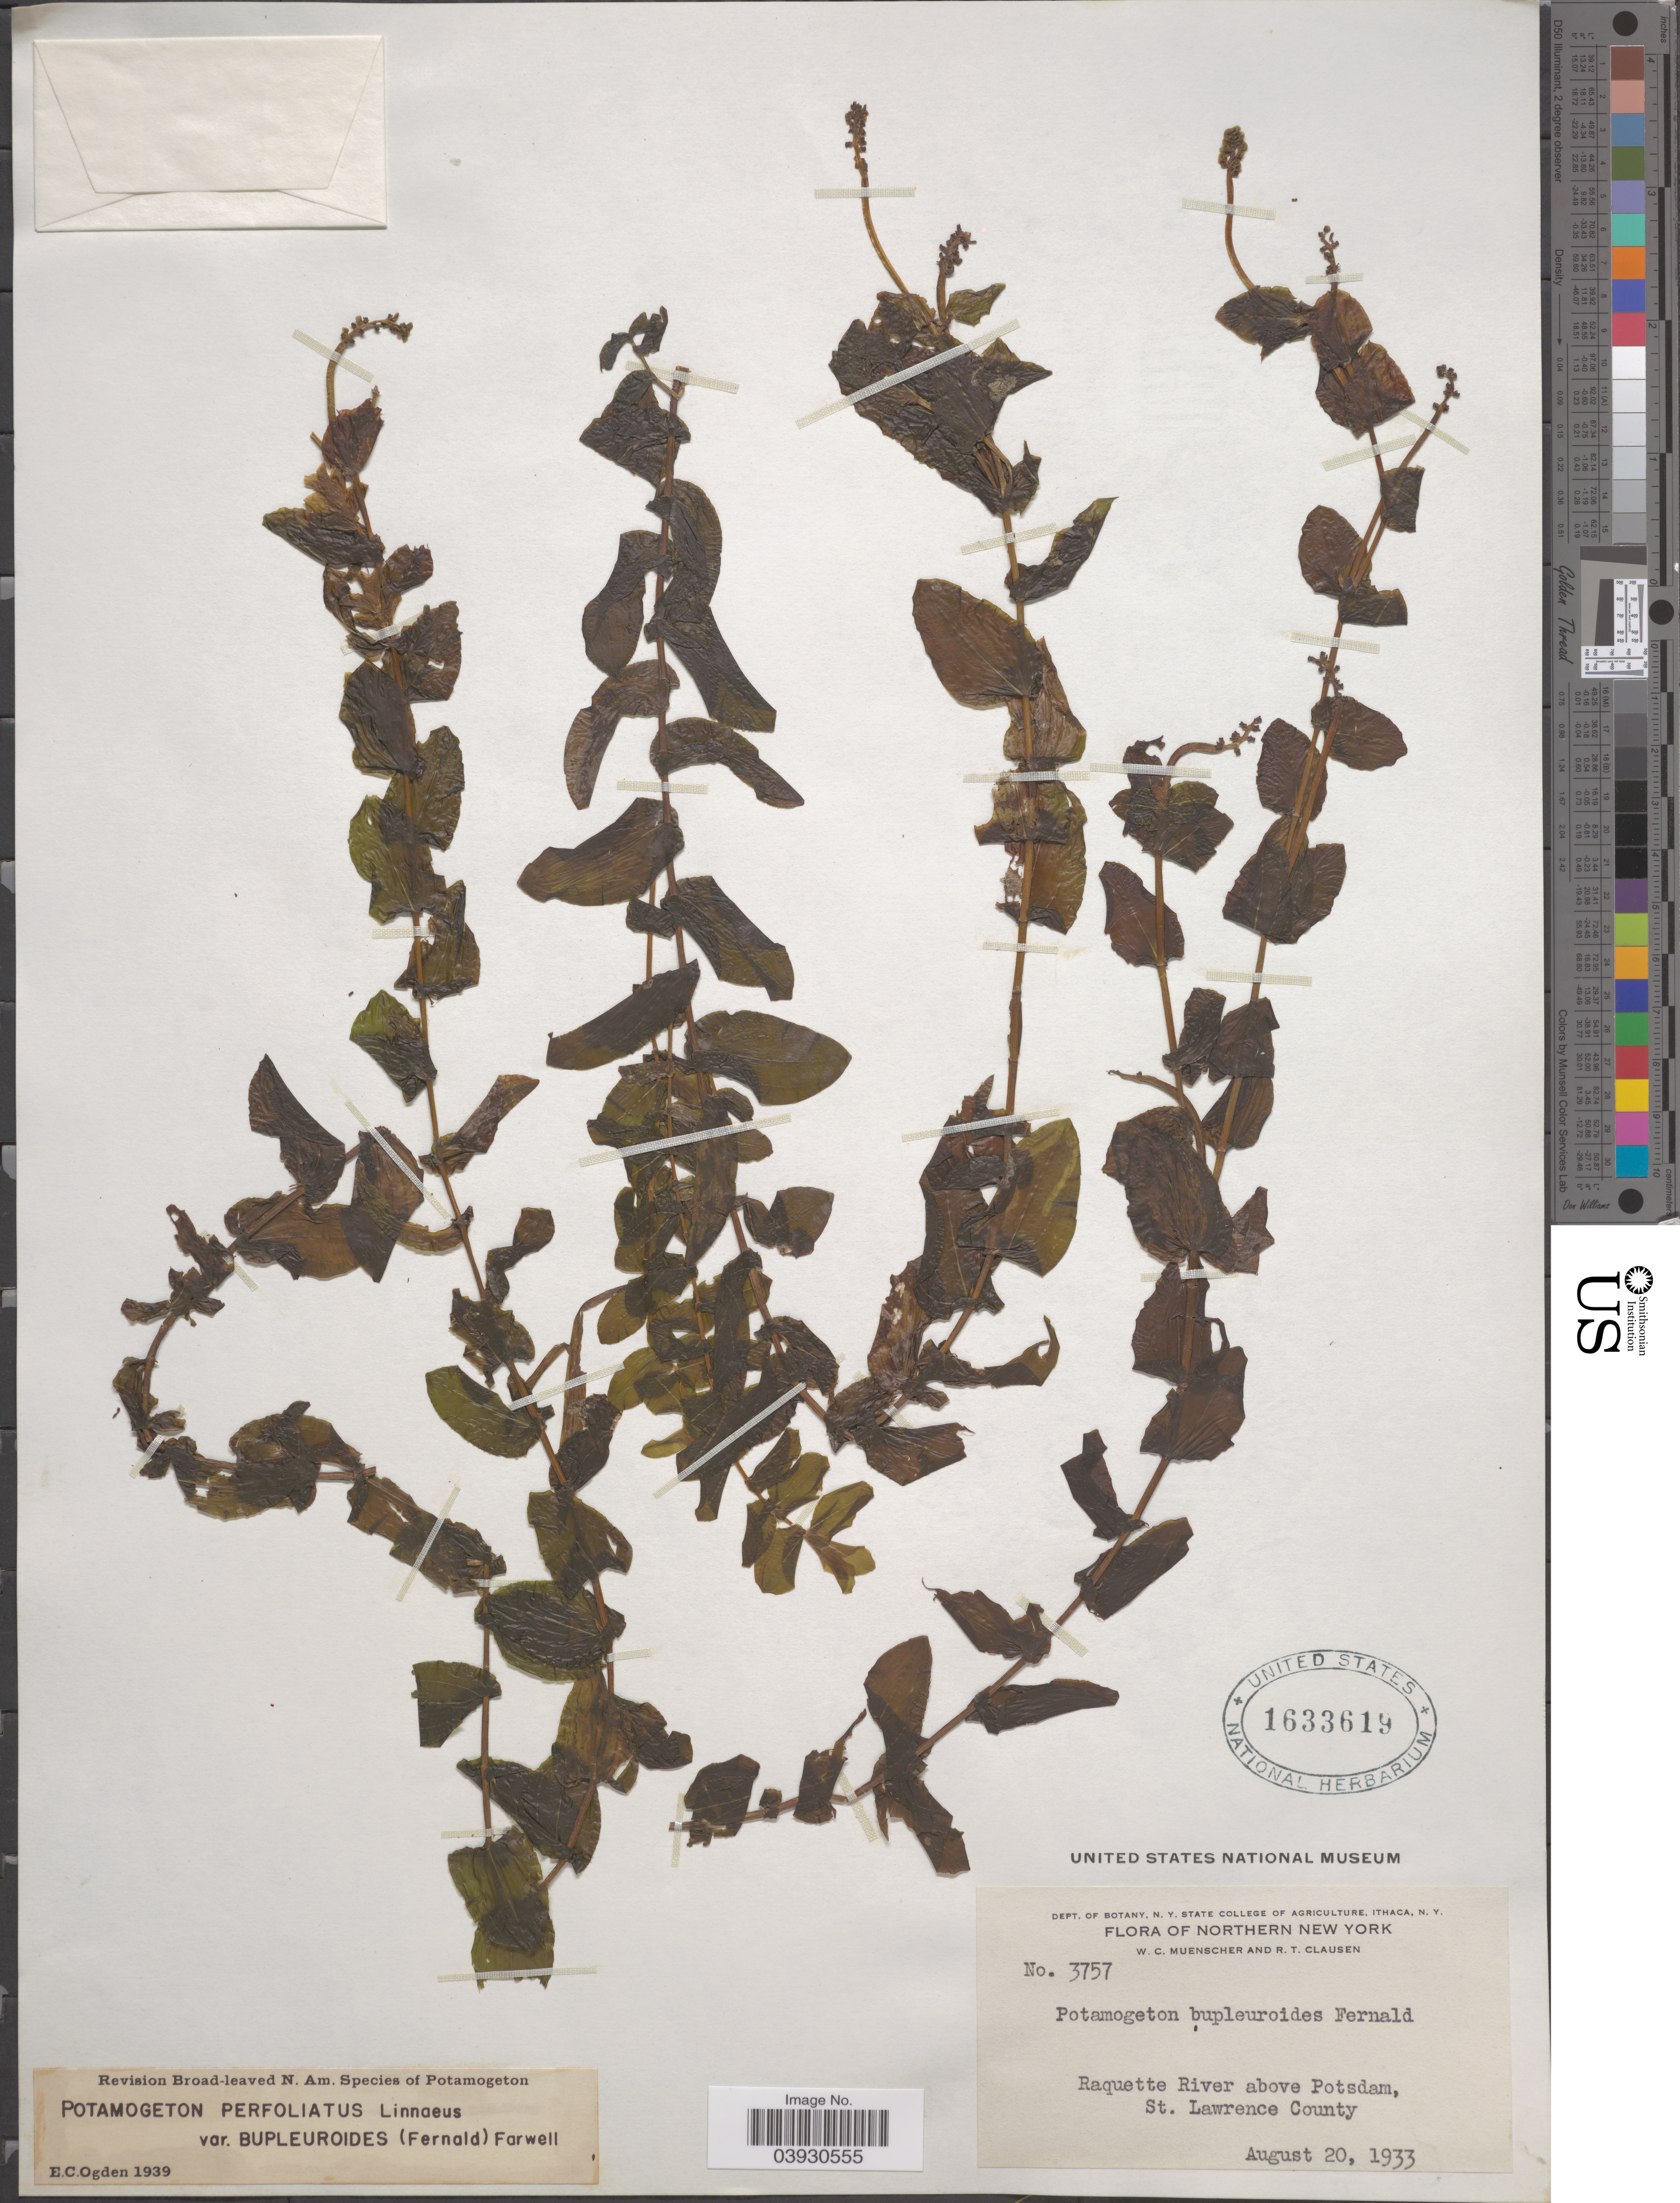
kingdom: Plantae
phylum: Tracheophyta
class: Liliopsida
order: Alismatales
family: Potamogetonaceae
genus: Potamogeton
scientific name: Potamogeton perfoliatus var. bupleuroides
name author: (Fernald) Farw.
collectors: W. Muenscher & R. T. Clausen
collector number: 3757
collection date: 1933-08-20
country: United States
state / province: New York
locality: Northern New York. Raquette River above Potsdam, St. Lawrence County.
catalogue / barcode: US 1633619